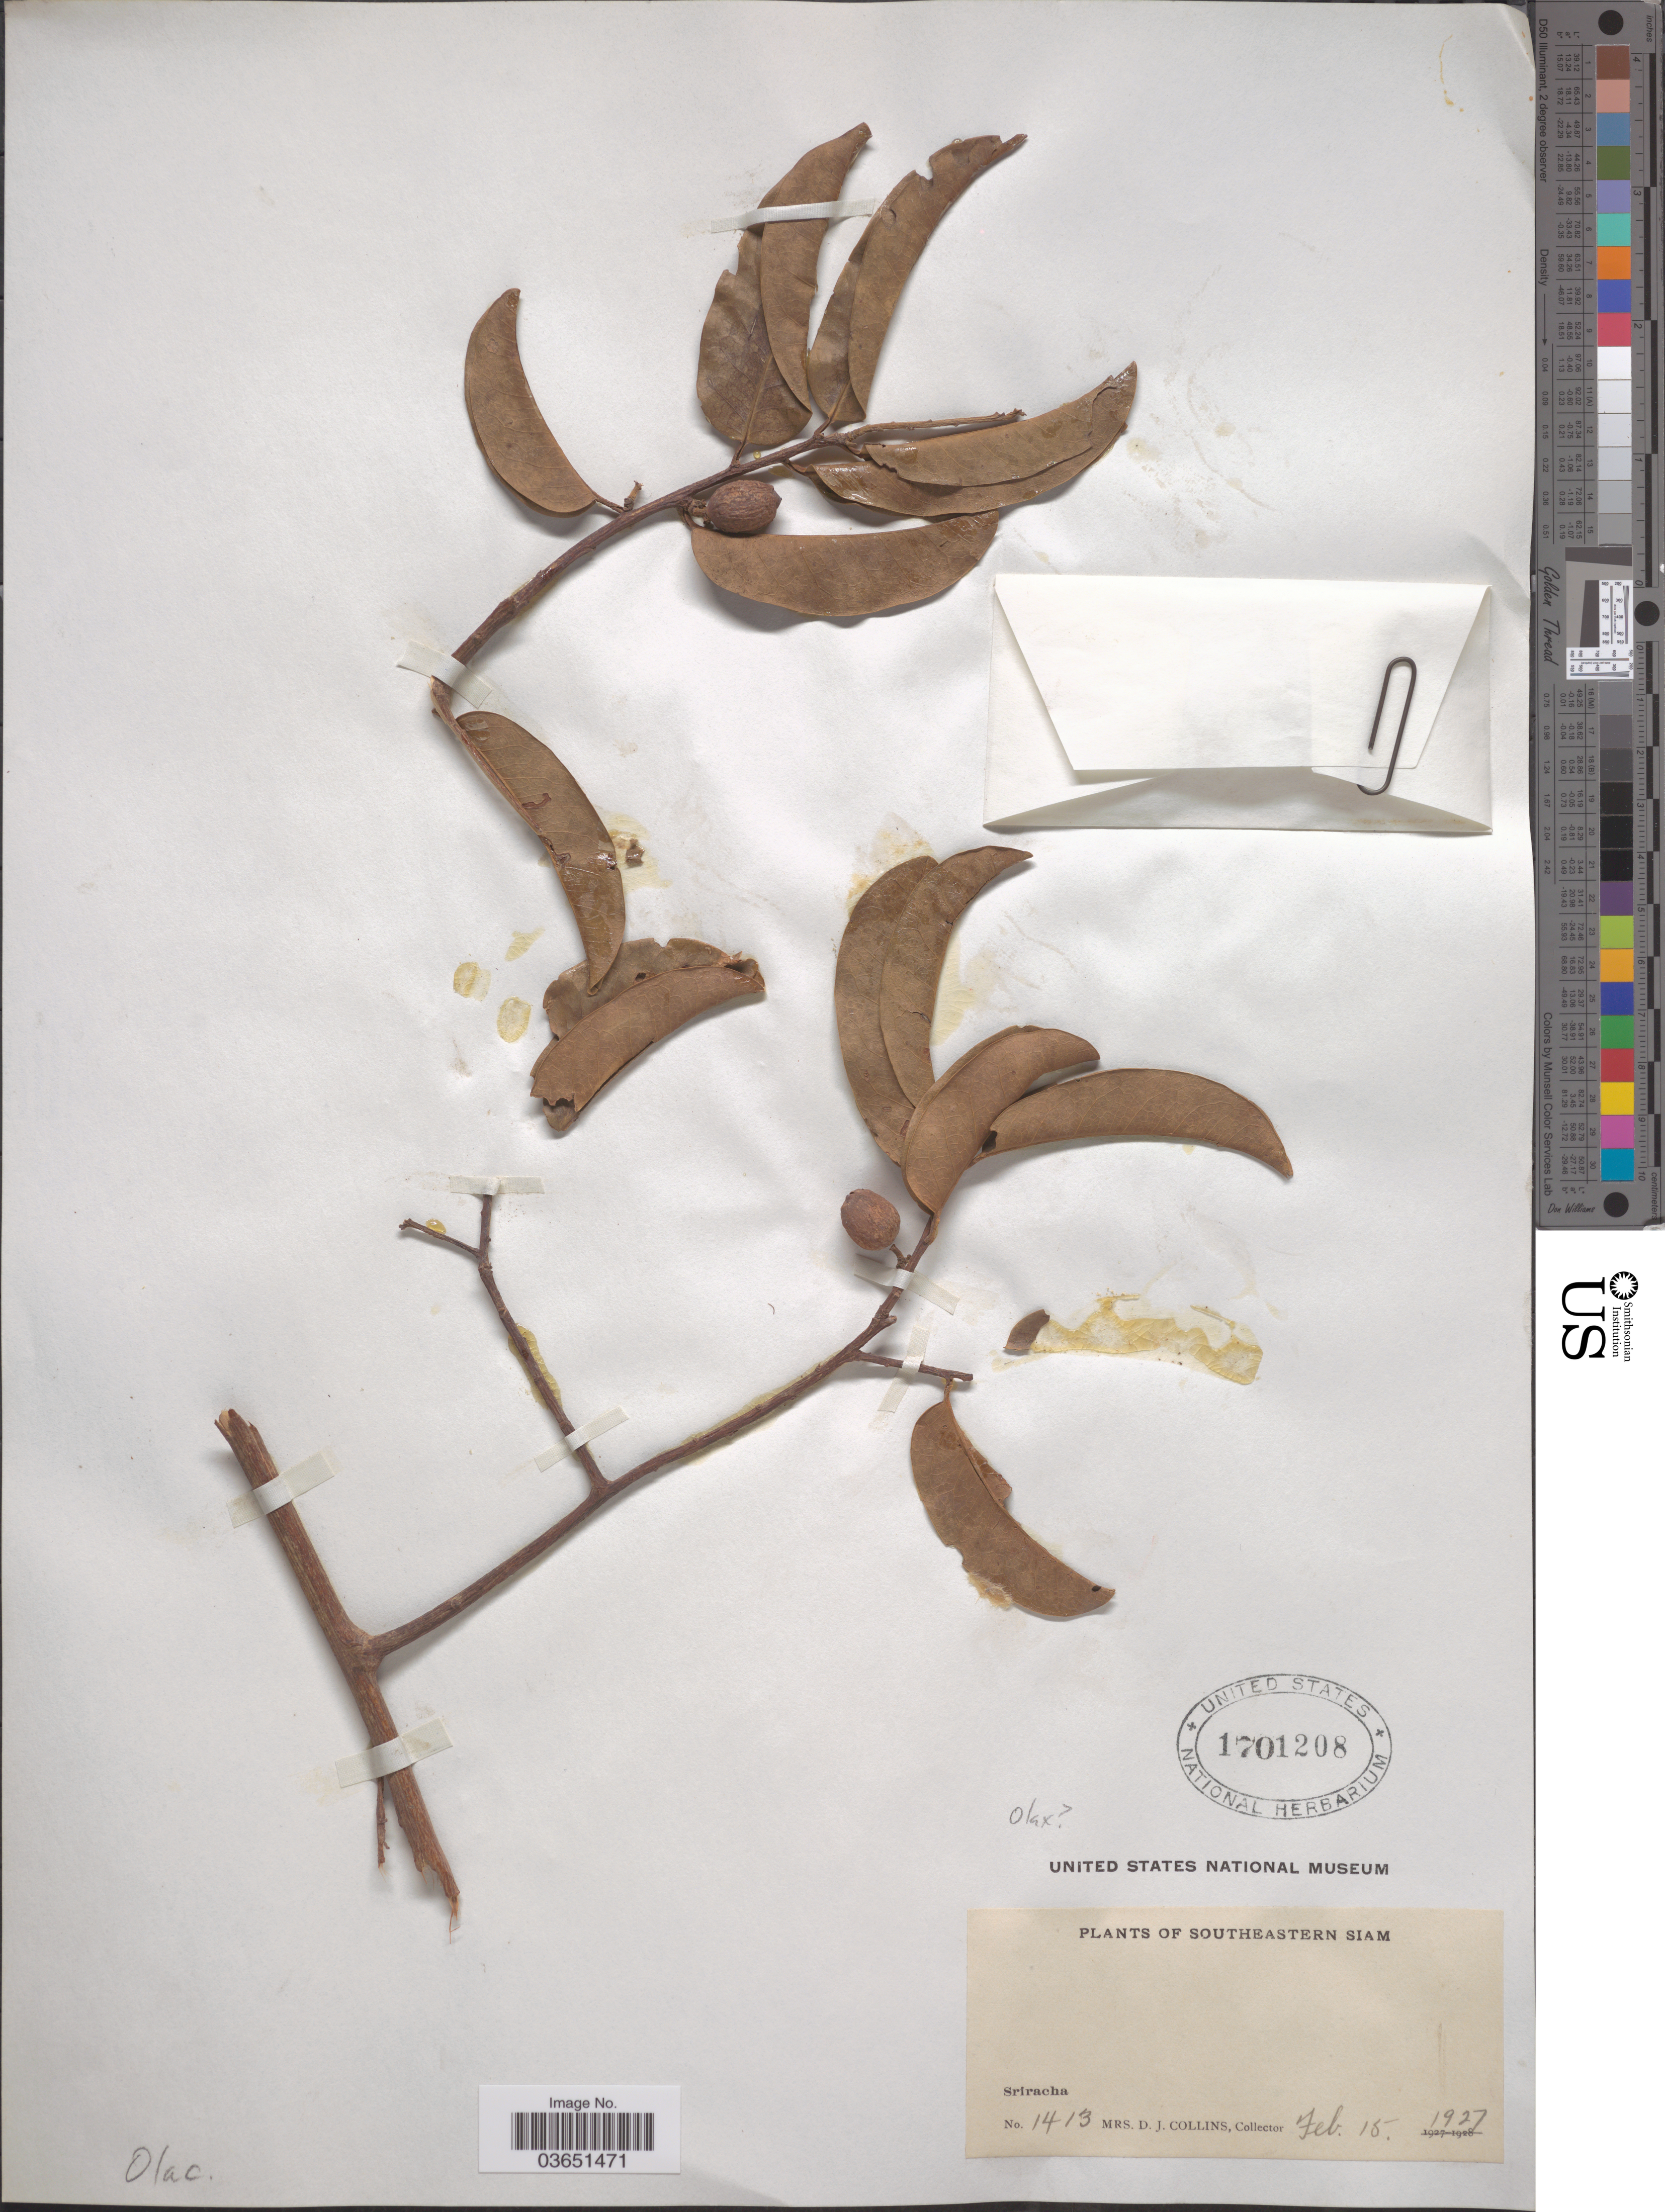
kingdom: Plantae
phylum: Tracheophyta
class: Magnoliopsida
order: Santalales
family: Olacaceae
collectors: Mrs. D. J. Collins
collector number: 1413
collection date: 1927-02-15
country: Thailand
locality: Southeastern Siam. Sriracha.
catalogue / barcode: US 1701208